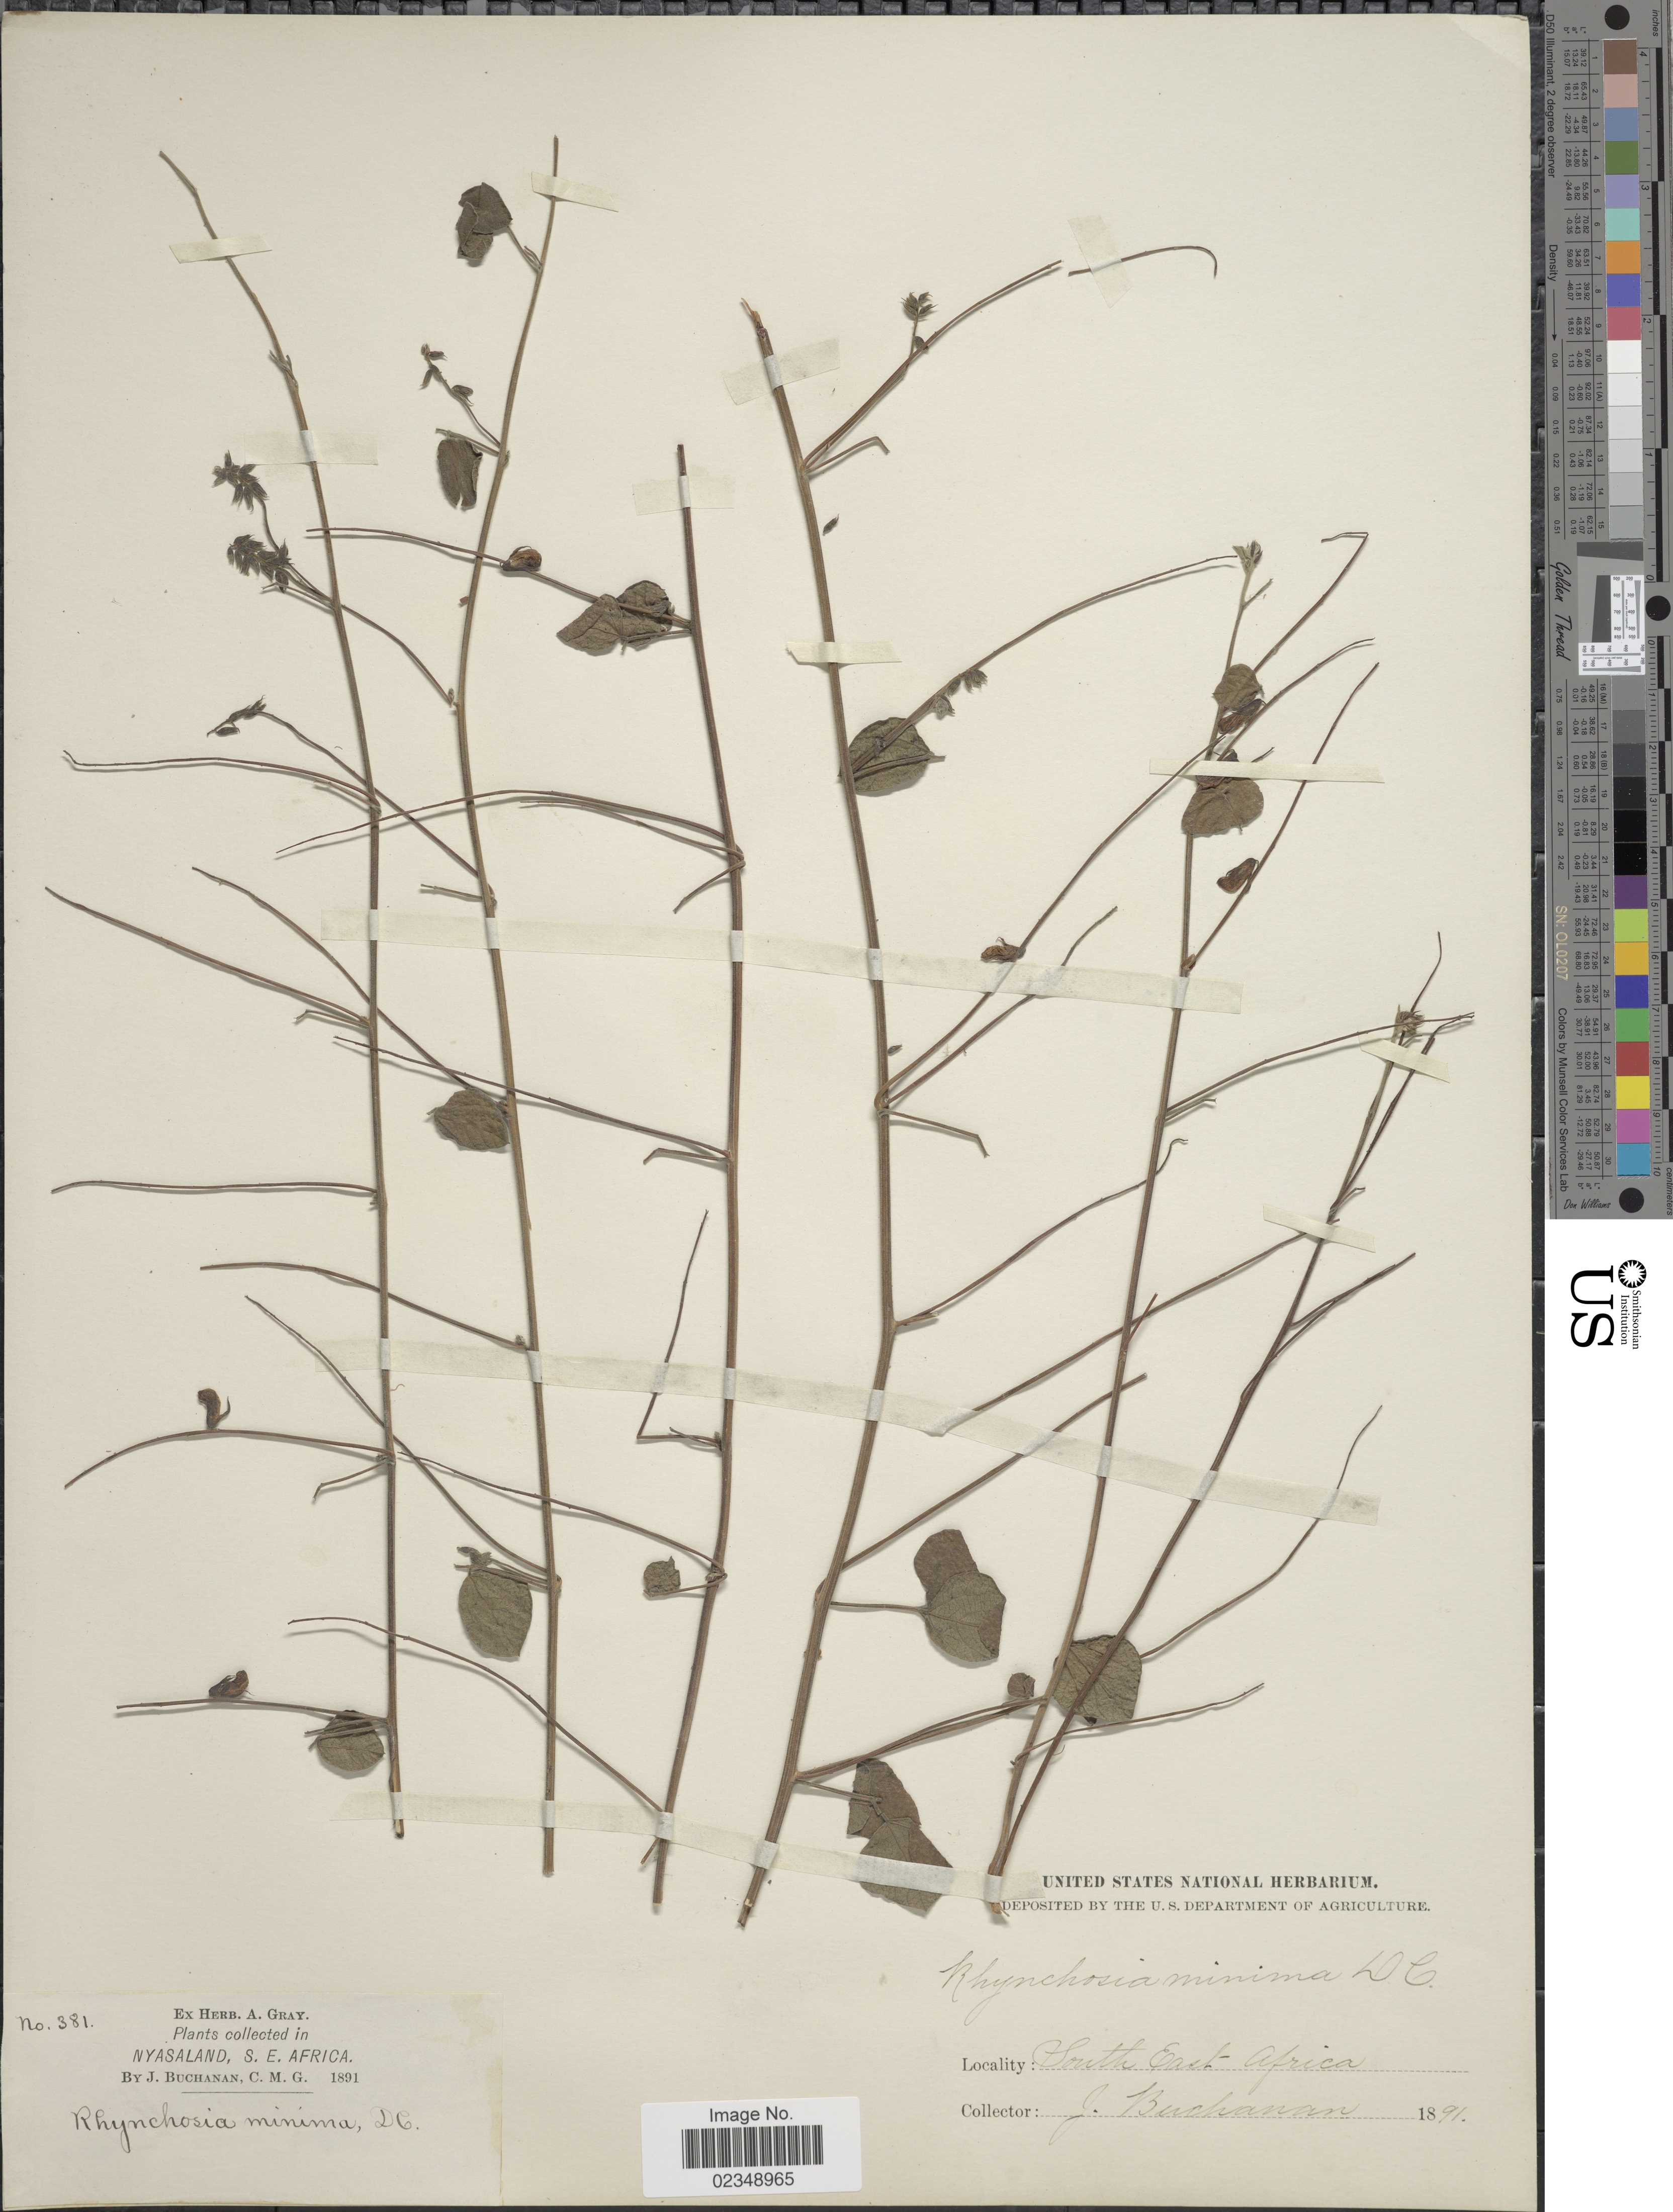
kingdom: Plantae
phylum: Tracheophyta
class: Magnoliopsida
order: Fabales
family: Fabaceae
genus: Rhynchosia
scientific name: Rhynchosia minima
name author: (L.) DC.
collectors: J. Buchanan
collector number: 381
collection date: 1891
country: Malawi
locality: Nyasaland, South East Africa